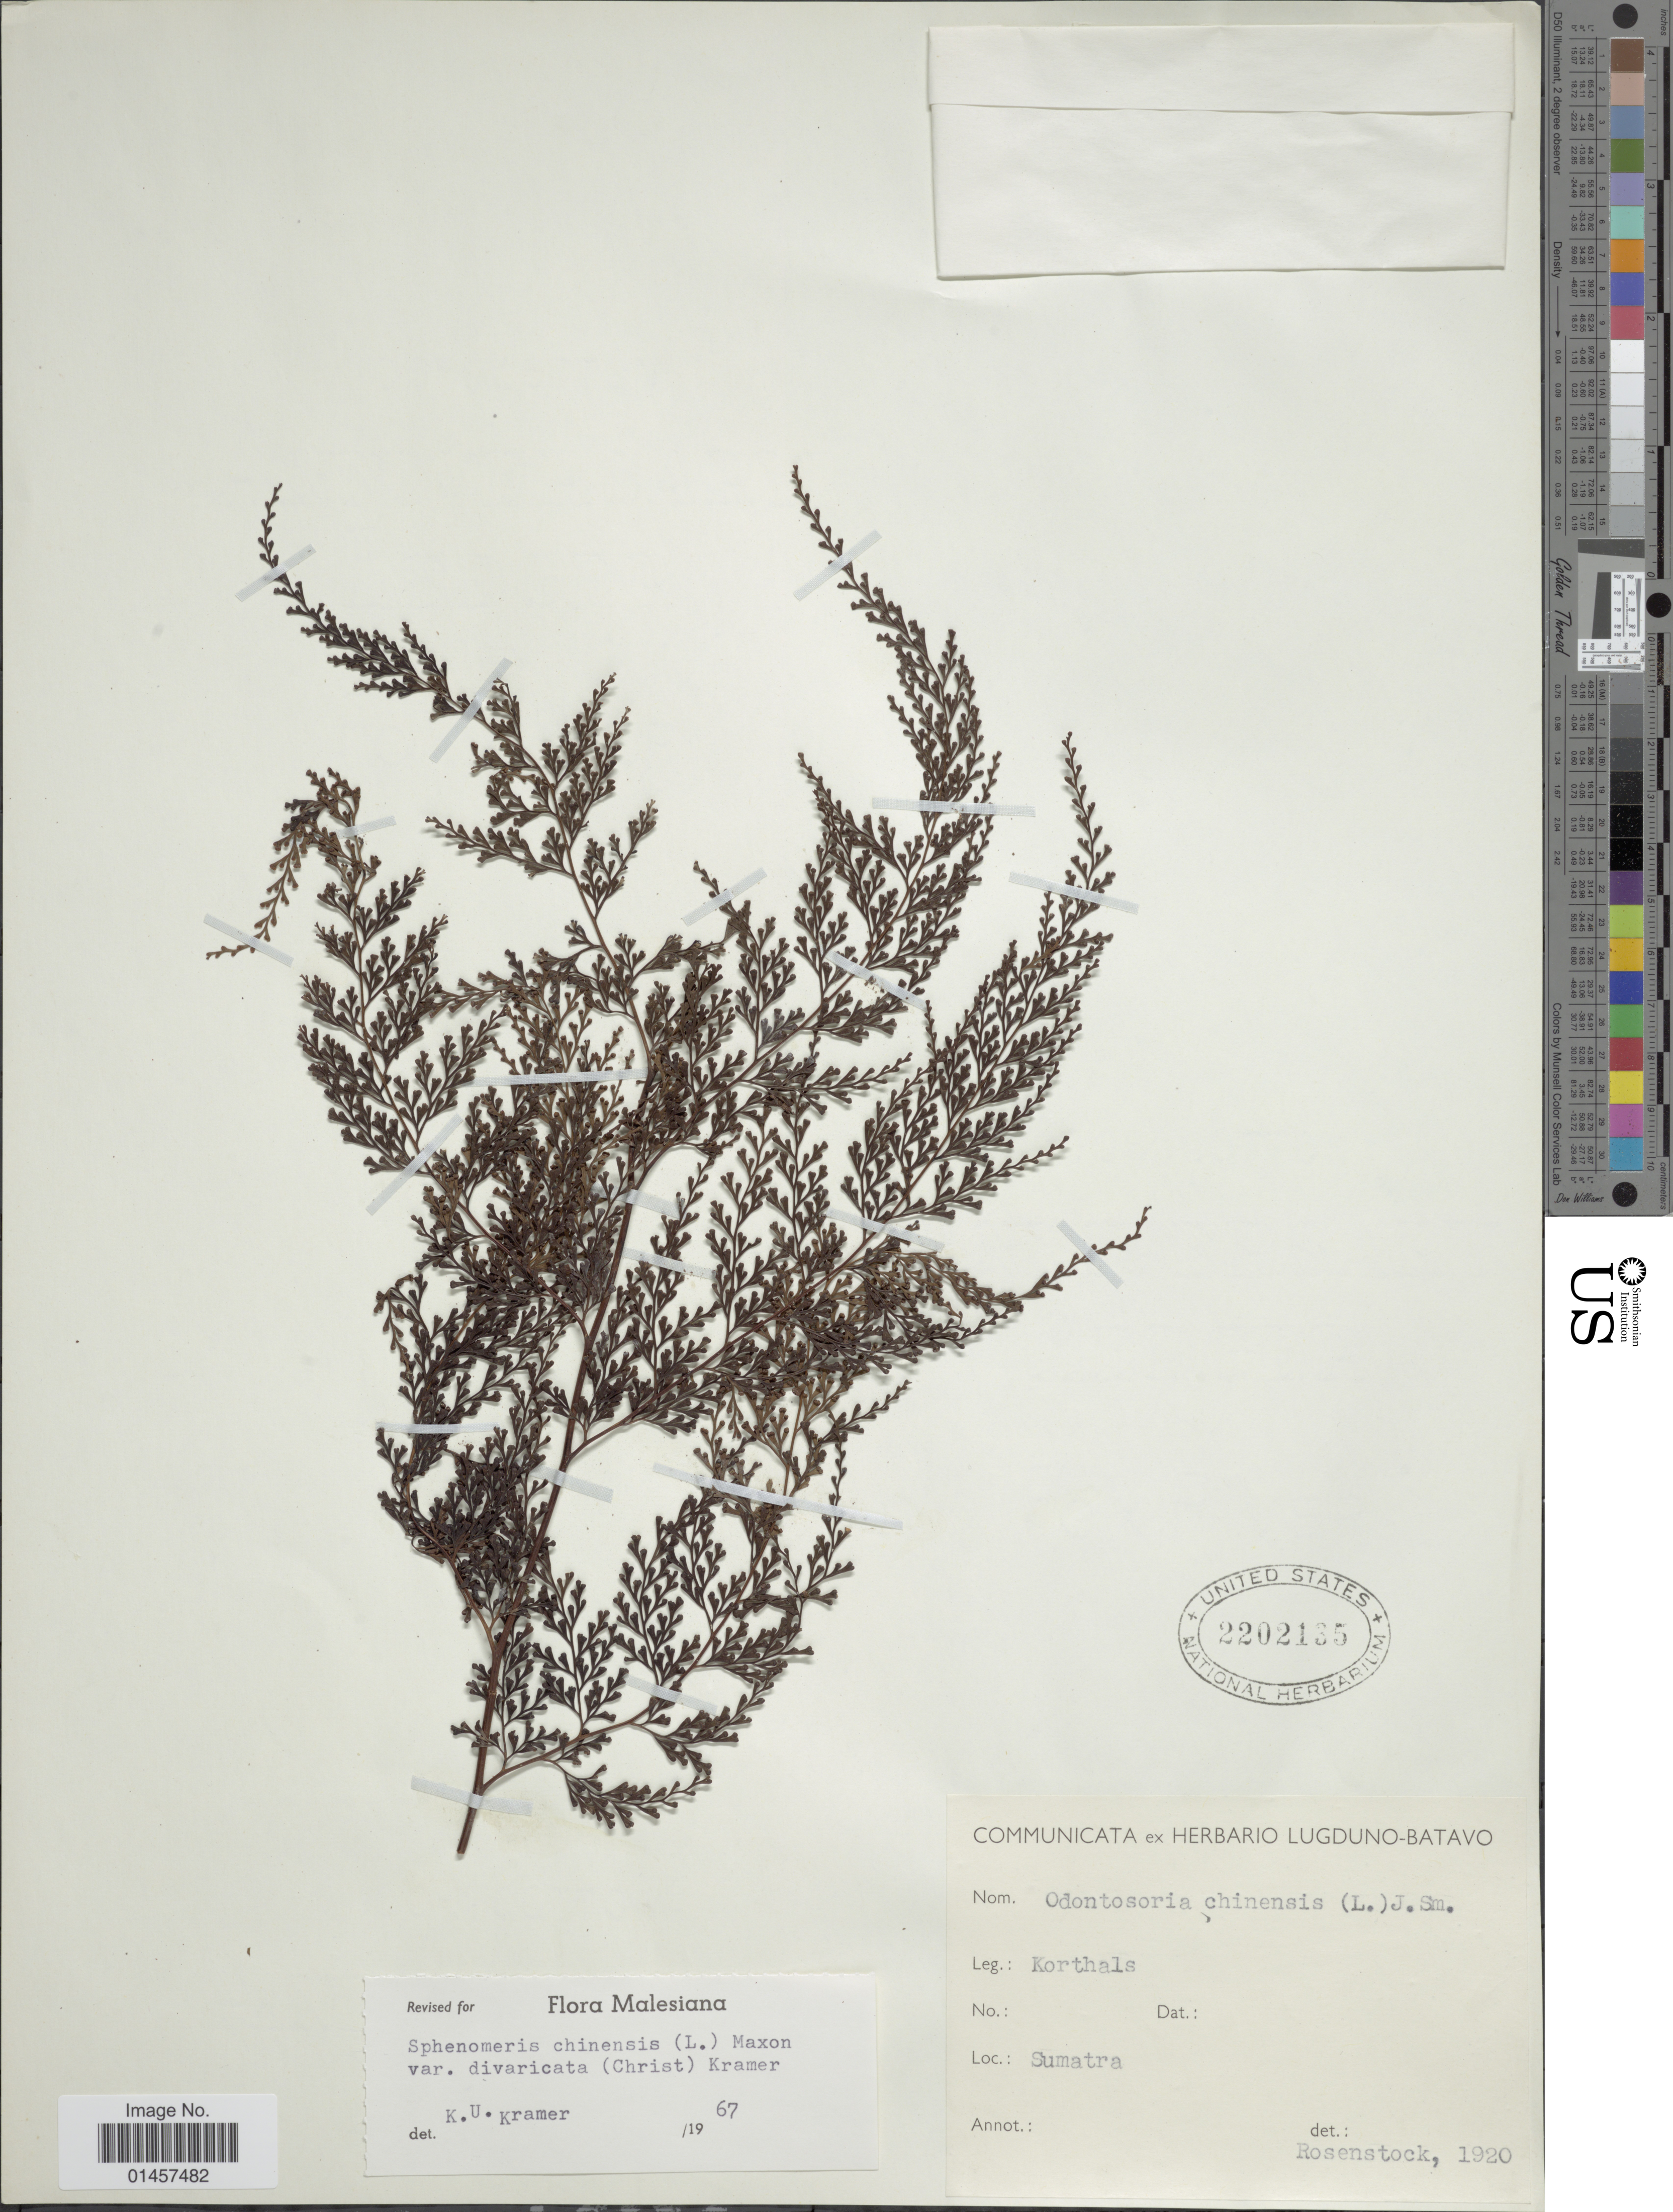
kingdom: Plantae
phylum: Tracheophyta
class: Polypodiopsida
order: Polypodiales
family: Lindsaeaceae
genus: Sphenomeris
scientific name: Sphenomeris chinensis var. divaricata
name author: (Christ) K.U. Kramer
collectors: -. Korthals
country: Indonesia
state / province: Sumatra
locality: Sumatra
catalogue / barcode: US 2202135